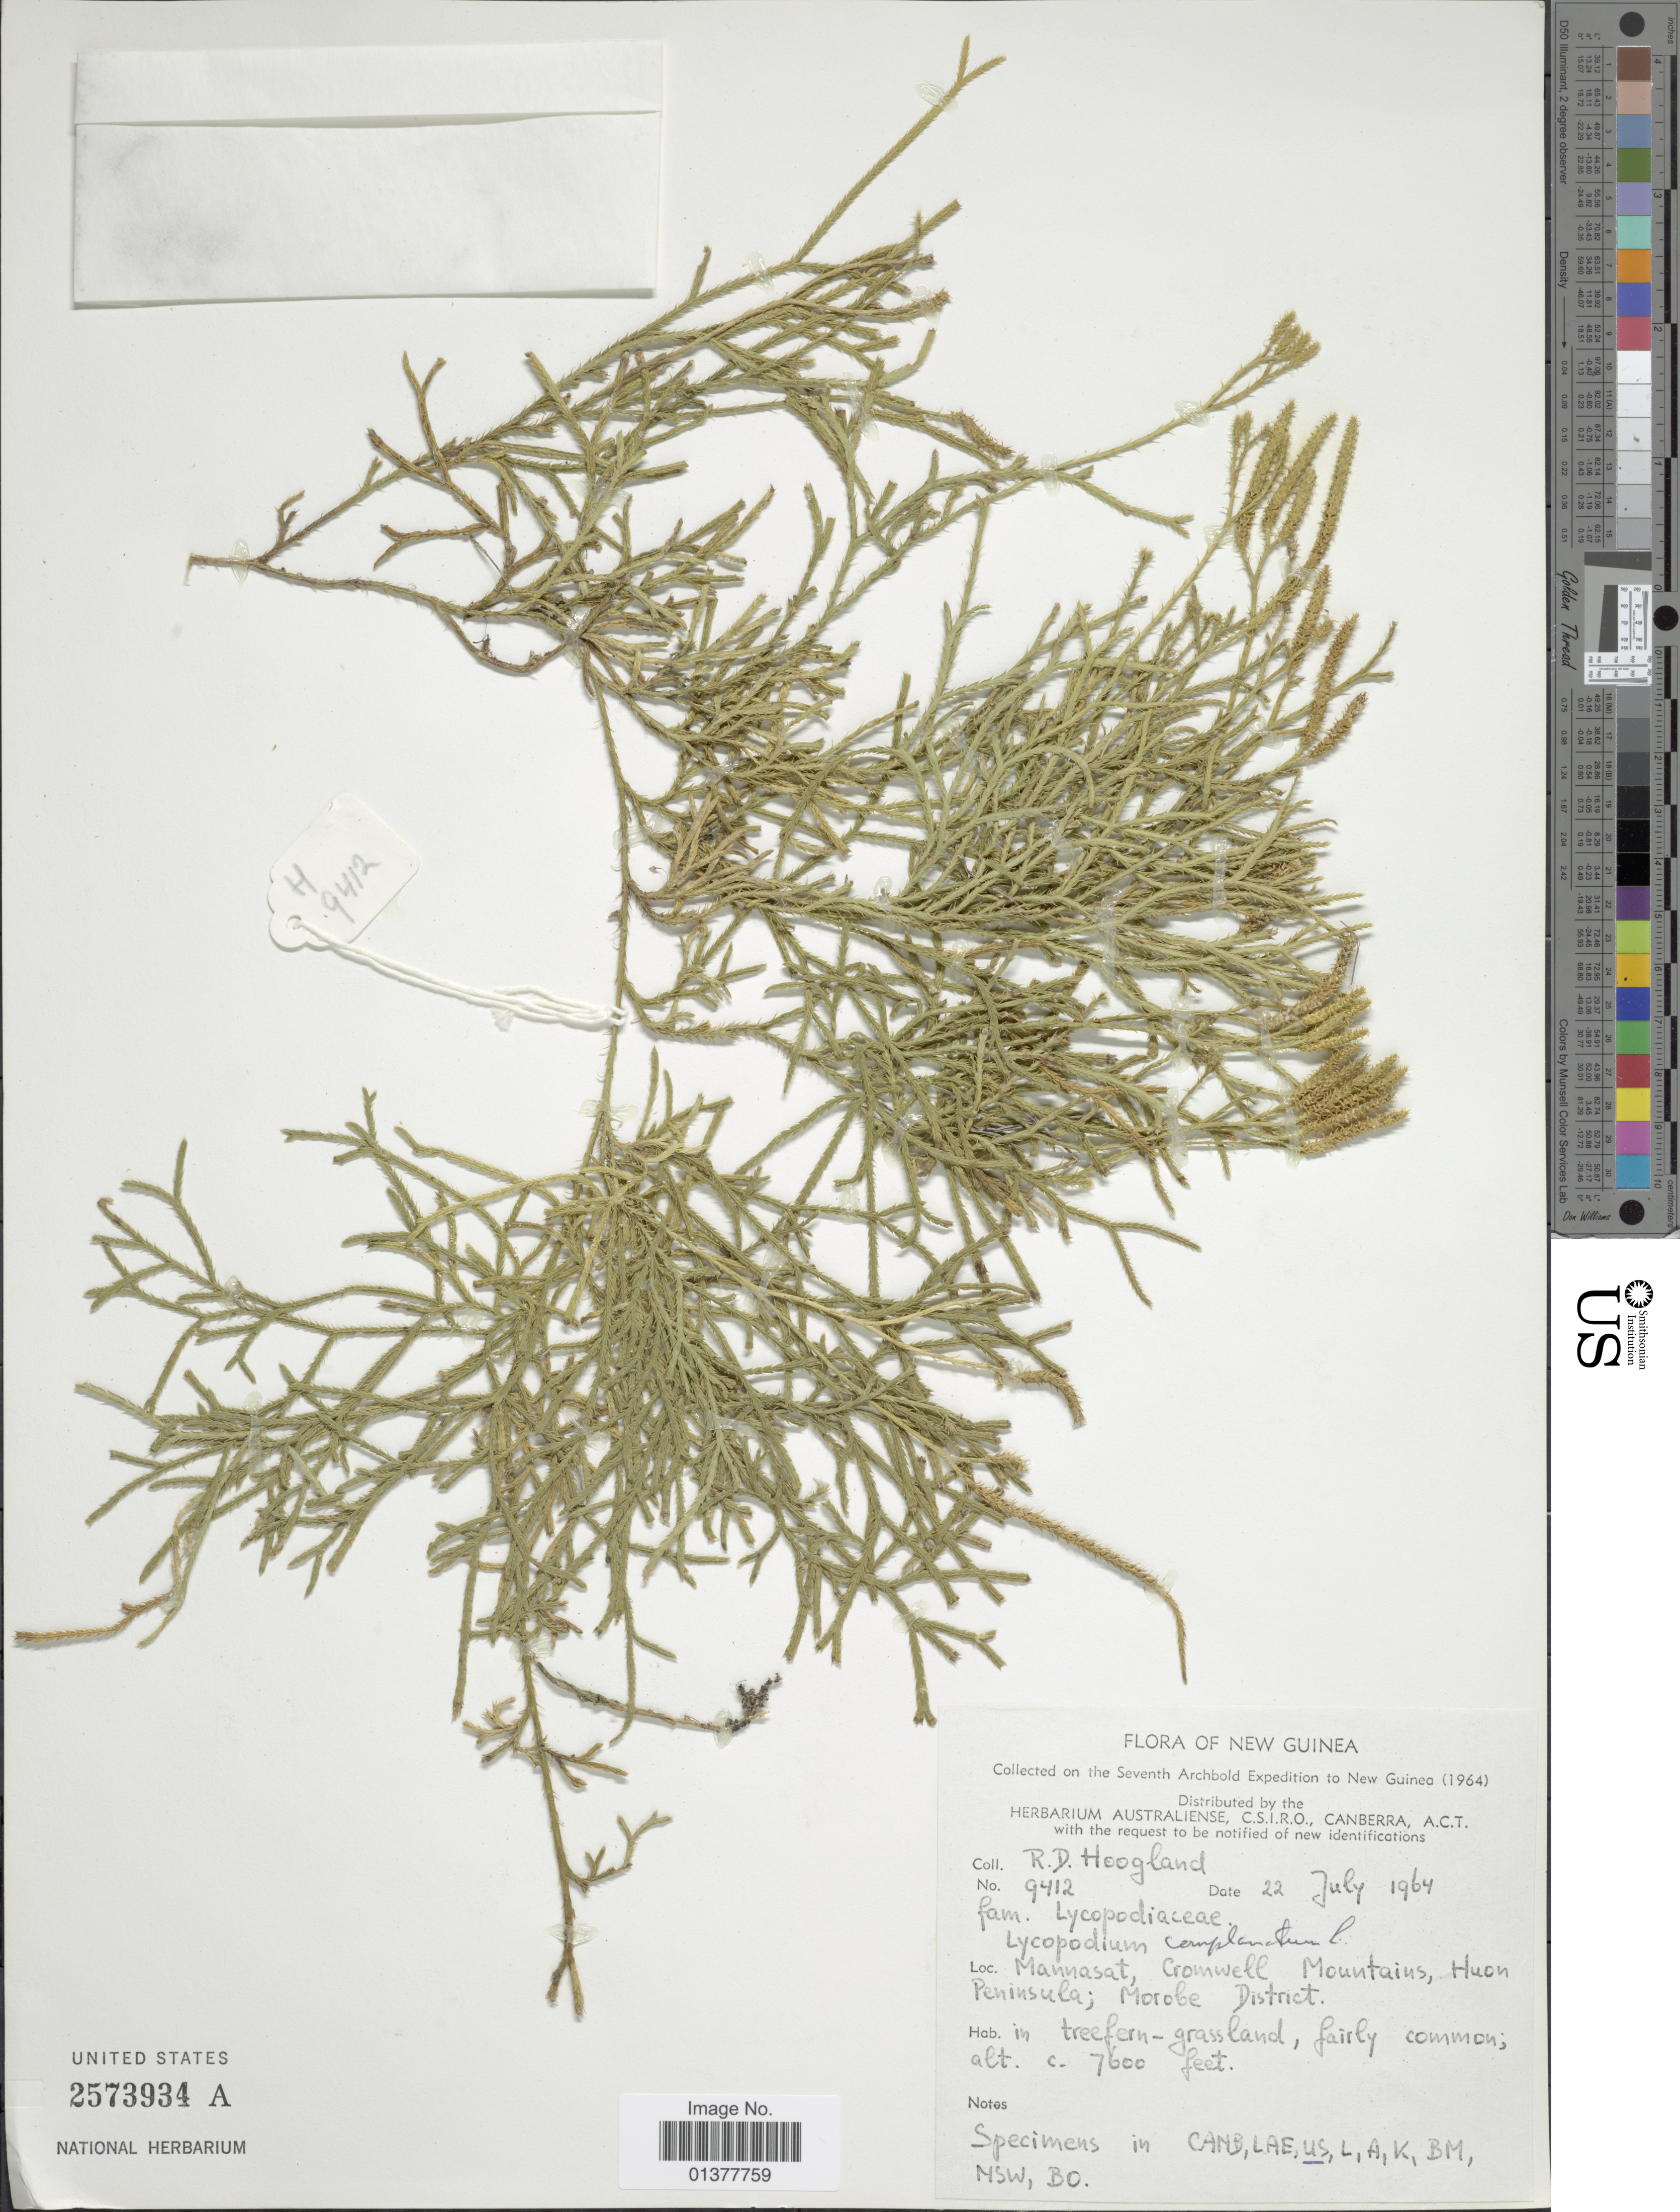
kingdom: Plantae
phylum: Tracheophyta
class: Lycopodiopsida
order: Lycopodiales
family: Lycopodiaceae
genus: Diphasiastrum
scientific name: Diphasiastrum complanatum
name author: (L.) Holub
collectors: R. D. Hoogland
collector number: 9412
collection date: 1964-07-22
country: Papua New Guinea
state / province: Morobe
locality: Mannasat, Cromwell Mountains, Huon Peninsula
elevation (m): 2316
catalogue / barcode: US 2573934A